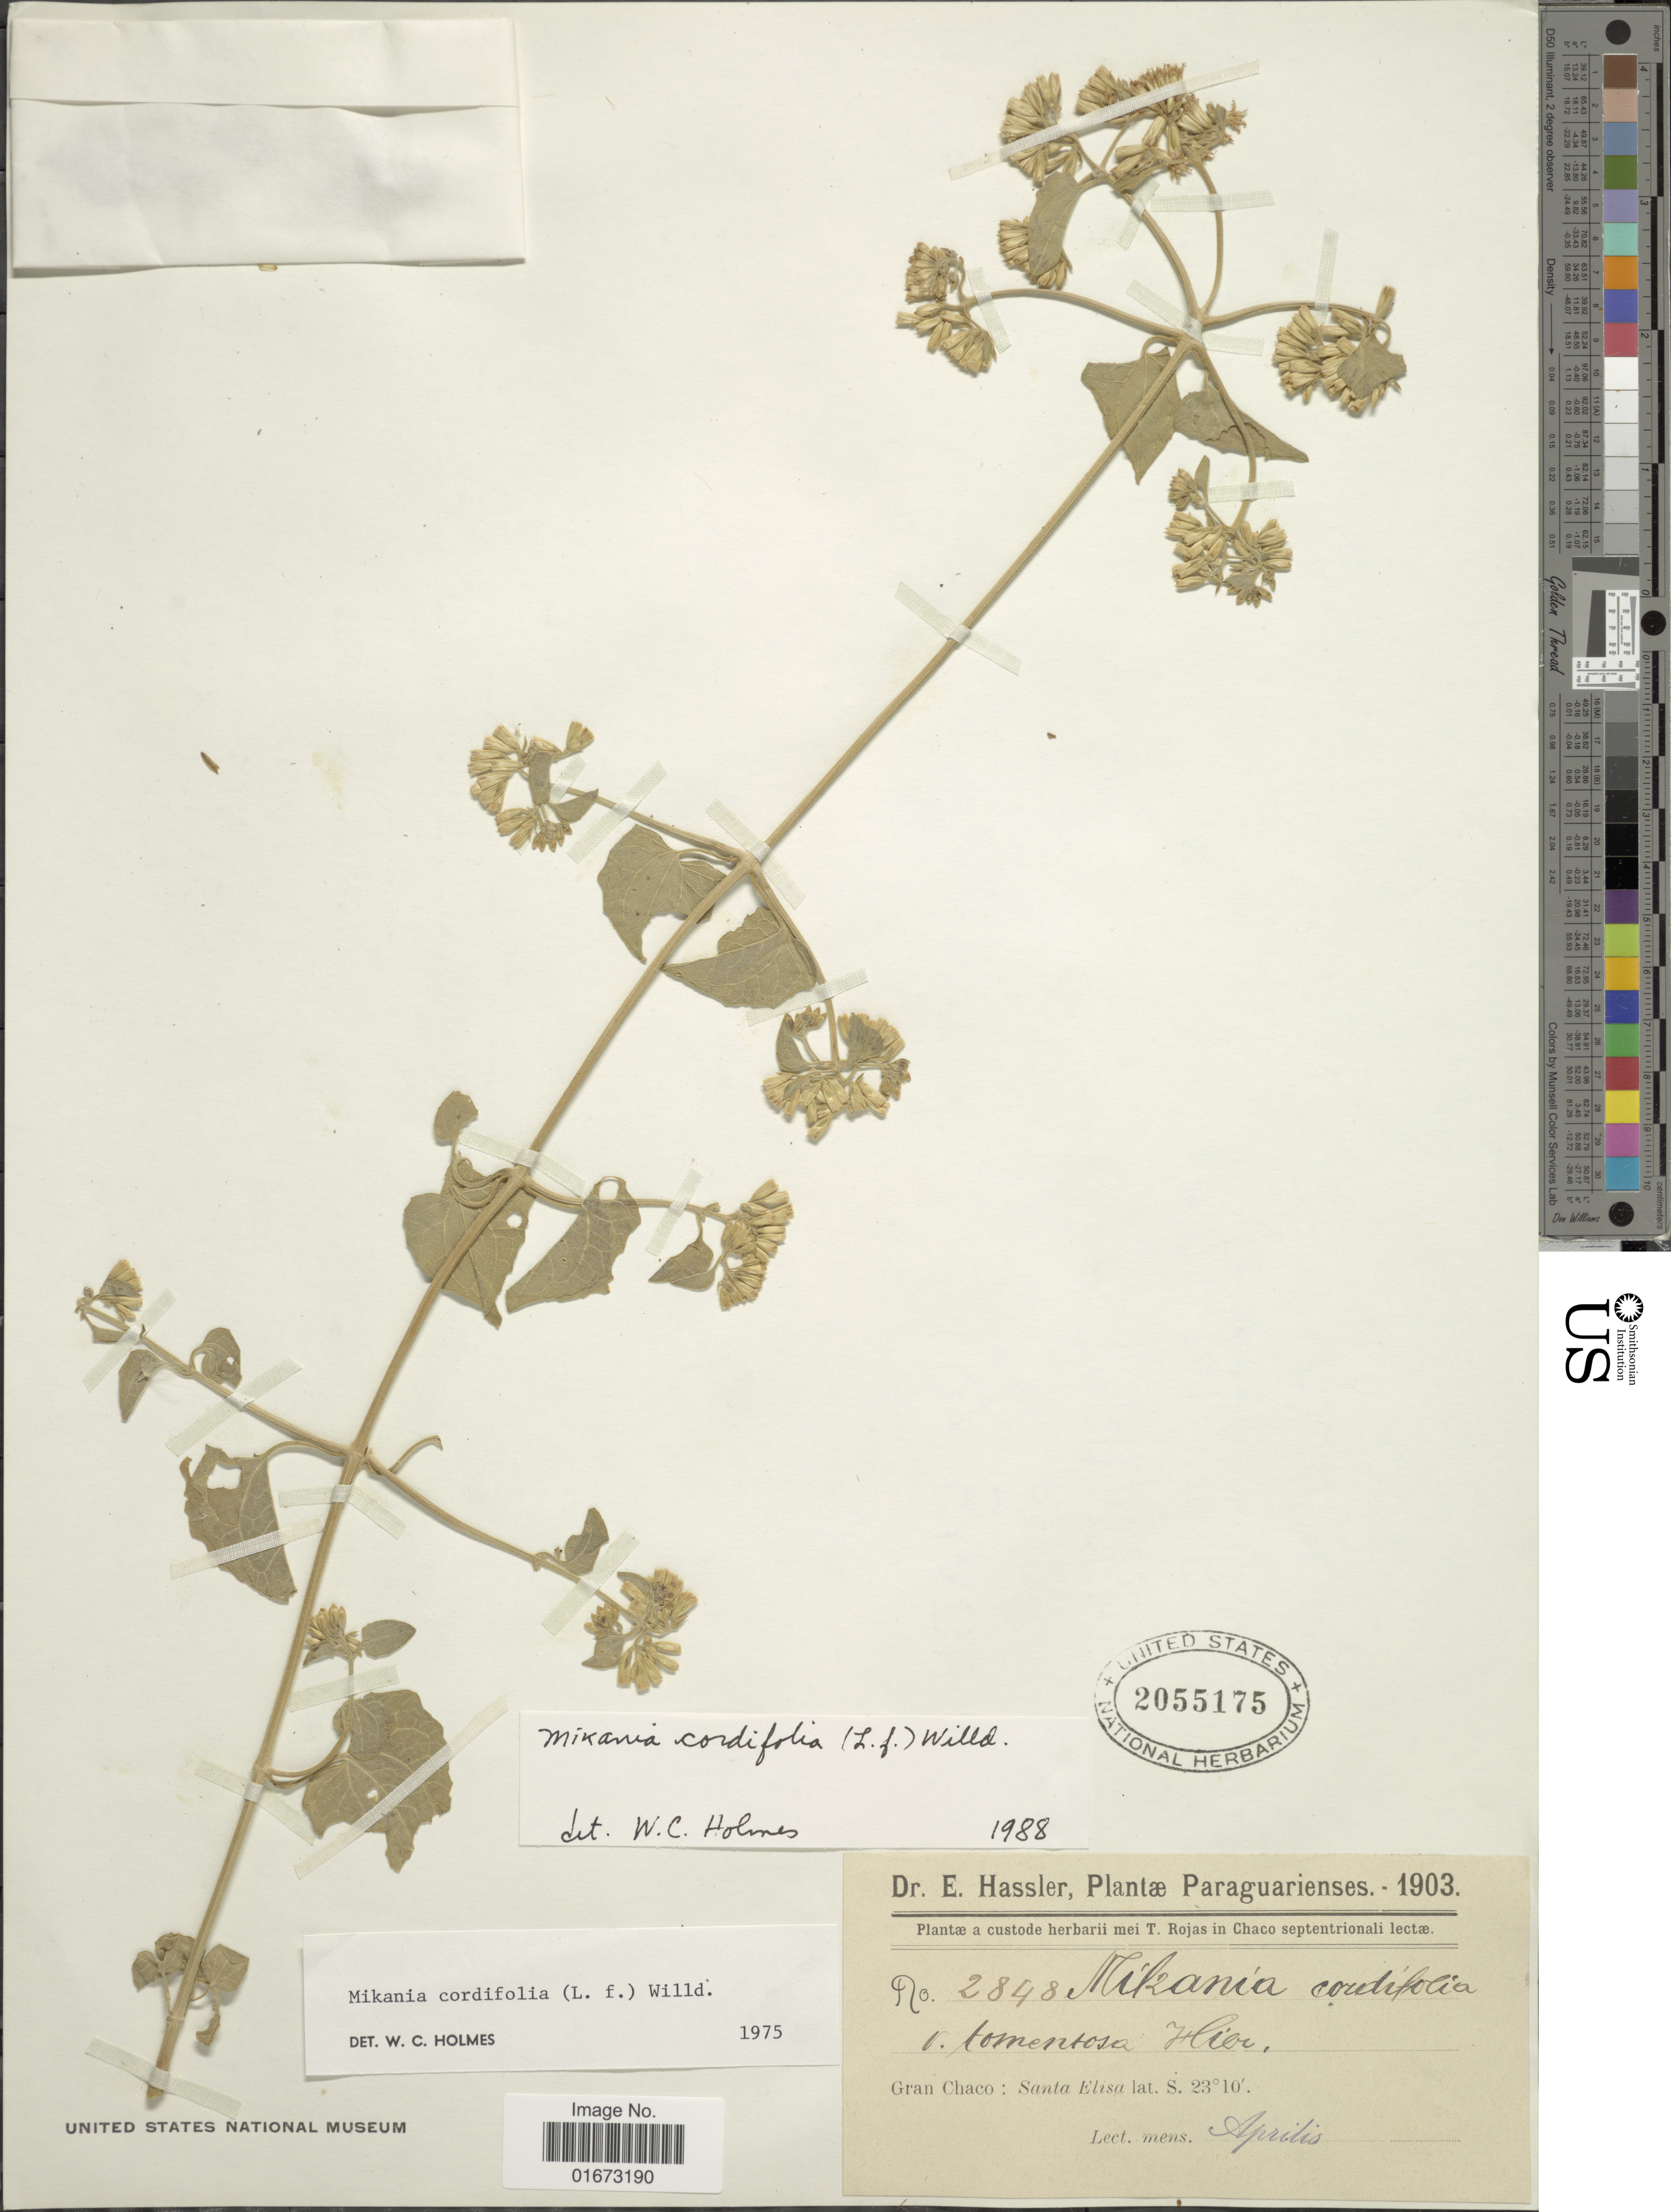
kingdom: Plantae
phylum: Tracheophyta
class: Magnoliopsida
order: Asterales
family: Asteraceae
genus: Mikania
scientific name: Mikania cordifolia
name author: Kunth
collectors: E. Hassler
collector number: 2848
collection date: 1903-04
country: Paraguay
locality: Gran Chaco: Santa Elisa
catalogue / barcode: US 2055175